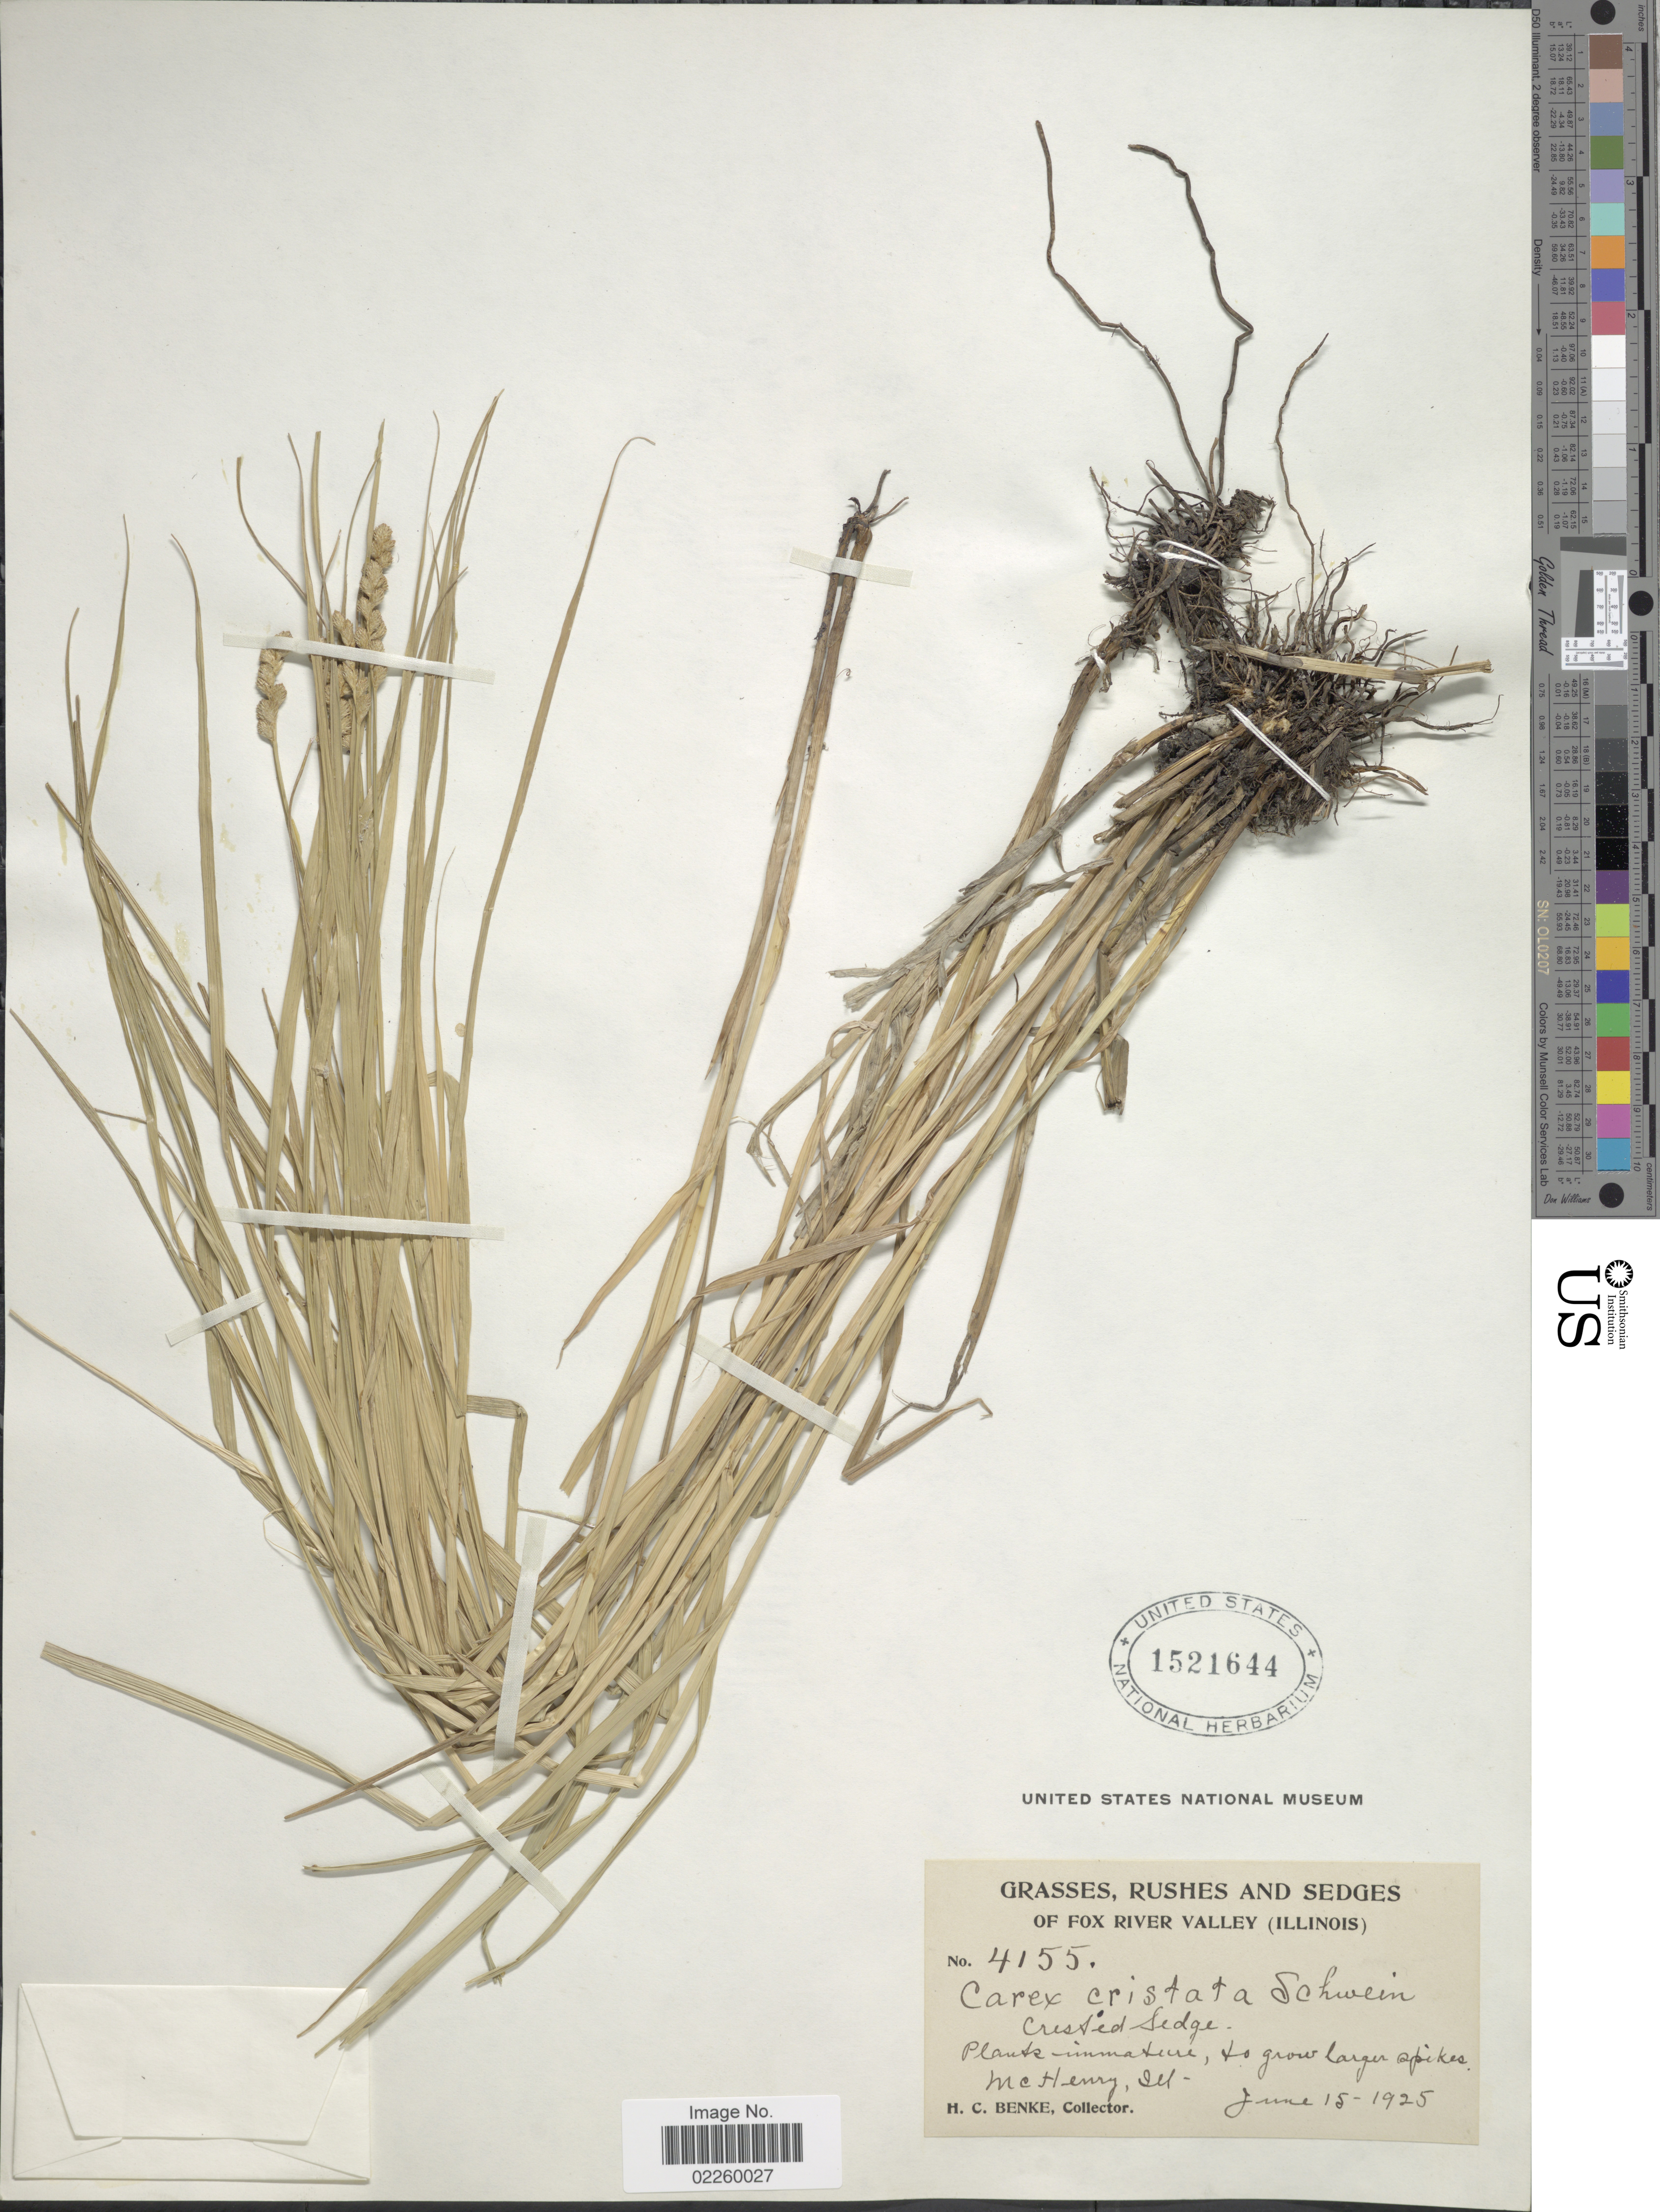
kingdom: Plantae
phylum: Tracheophyta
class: Liliopsida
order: Poales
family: Cyperaceae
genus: Carex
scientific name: Carex cristatella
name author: Britton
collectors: H. Benke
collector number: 4155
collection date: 1925-06-15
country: United States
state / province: Illinois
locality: Fox River Valley. McHenry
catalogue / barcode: US 1521644